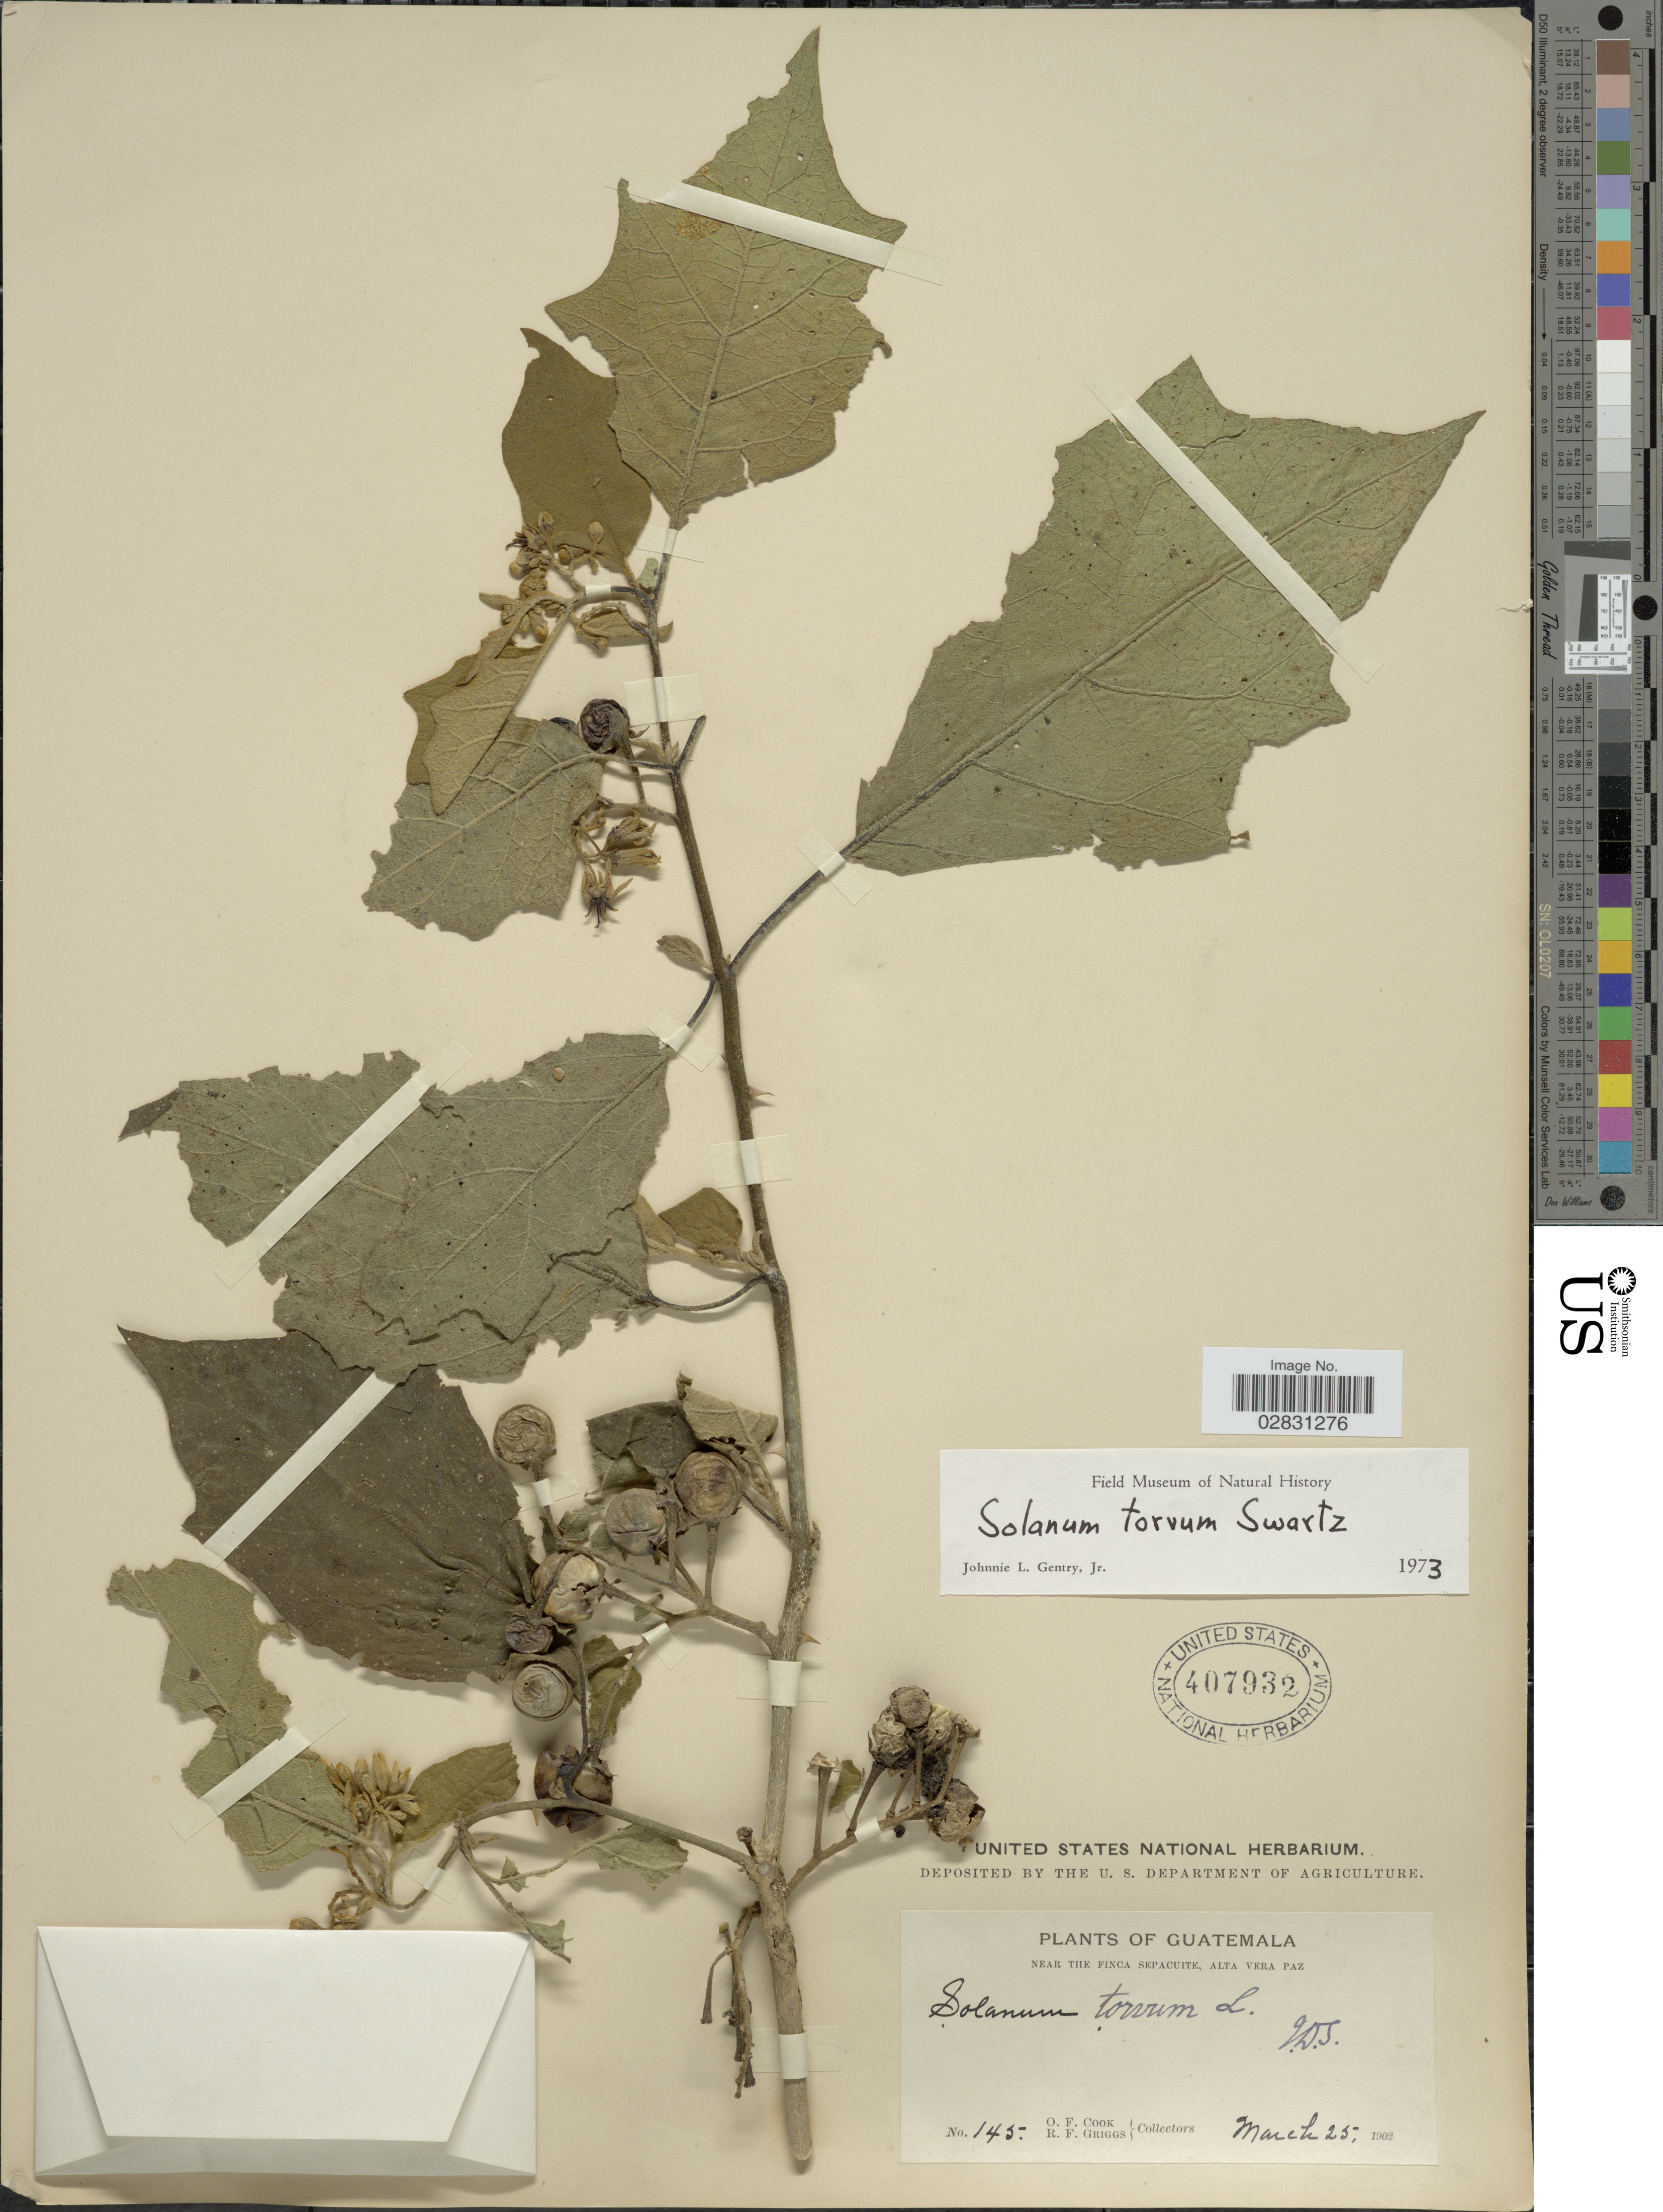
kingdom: Plantae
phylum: Tracheophyta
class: Magnoliopsida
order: Solanales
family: Solanaceae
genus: Solanum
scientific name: Solanum torvum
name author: Sw.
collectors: O. F. Cook & R. F. Griggs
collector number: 145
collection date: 1902-03-25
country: Guatemala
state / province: Alta Verapaz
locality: Near the Finca Sepacuite.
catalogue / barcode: US 407932